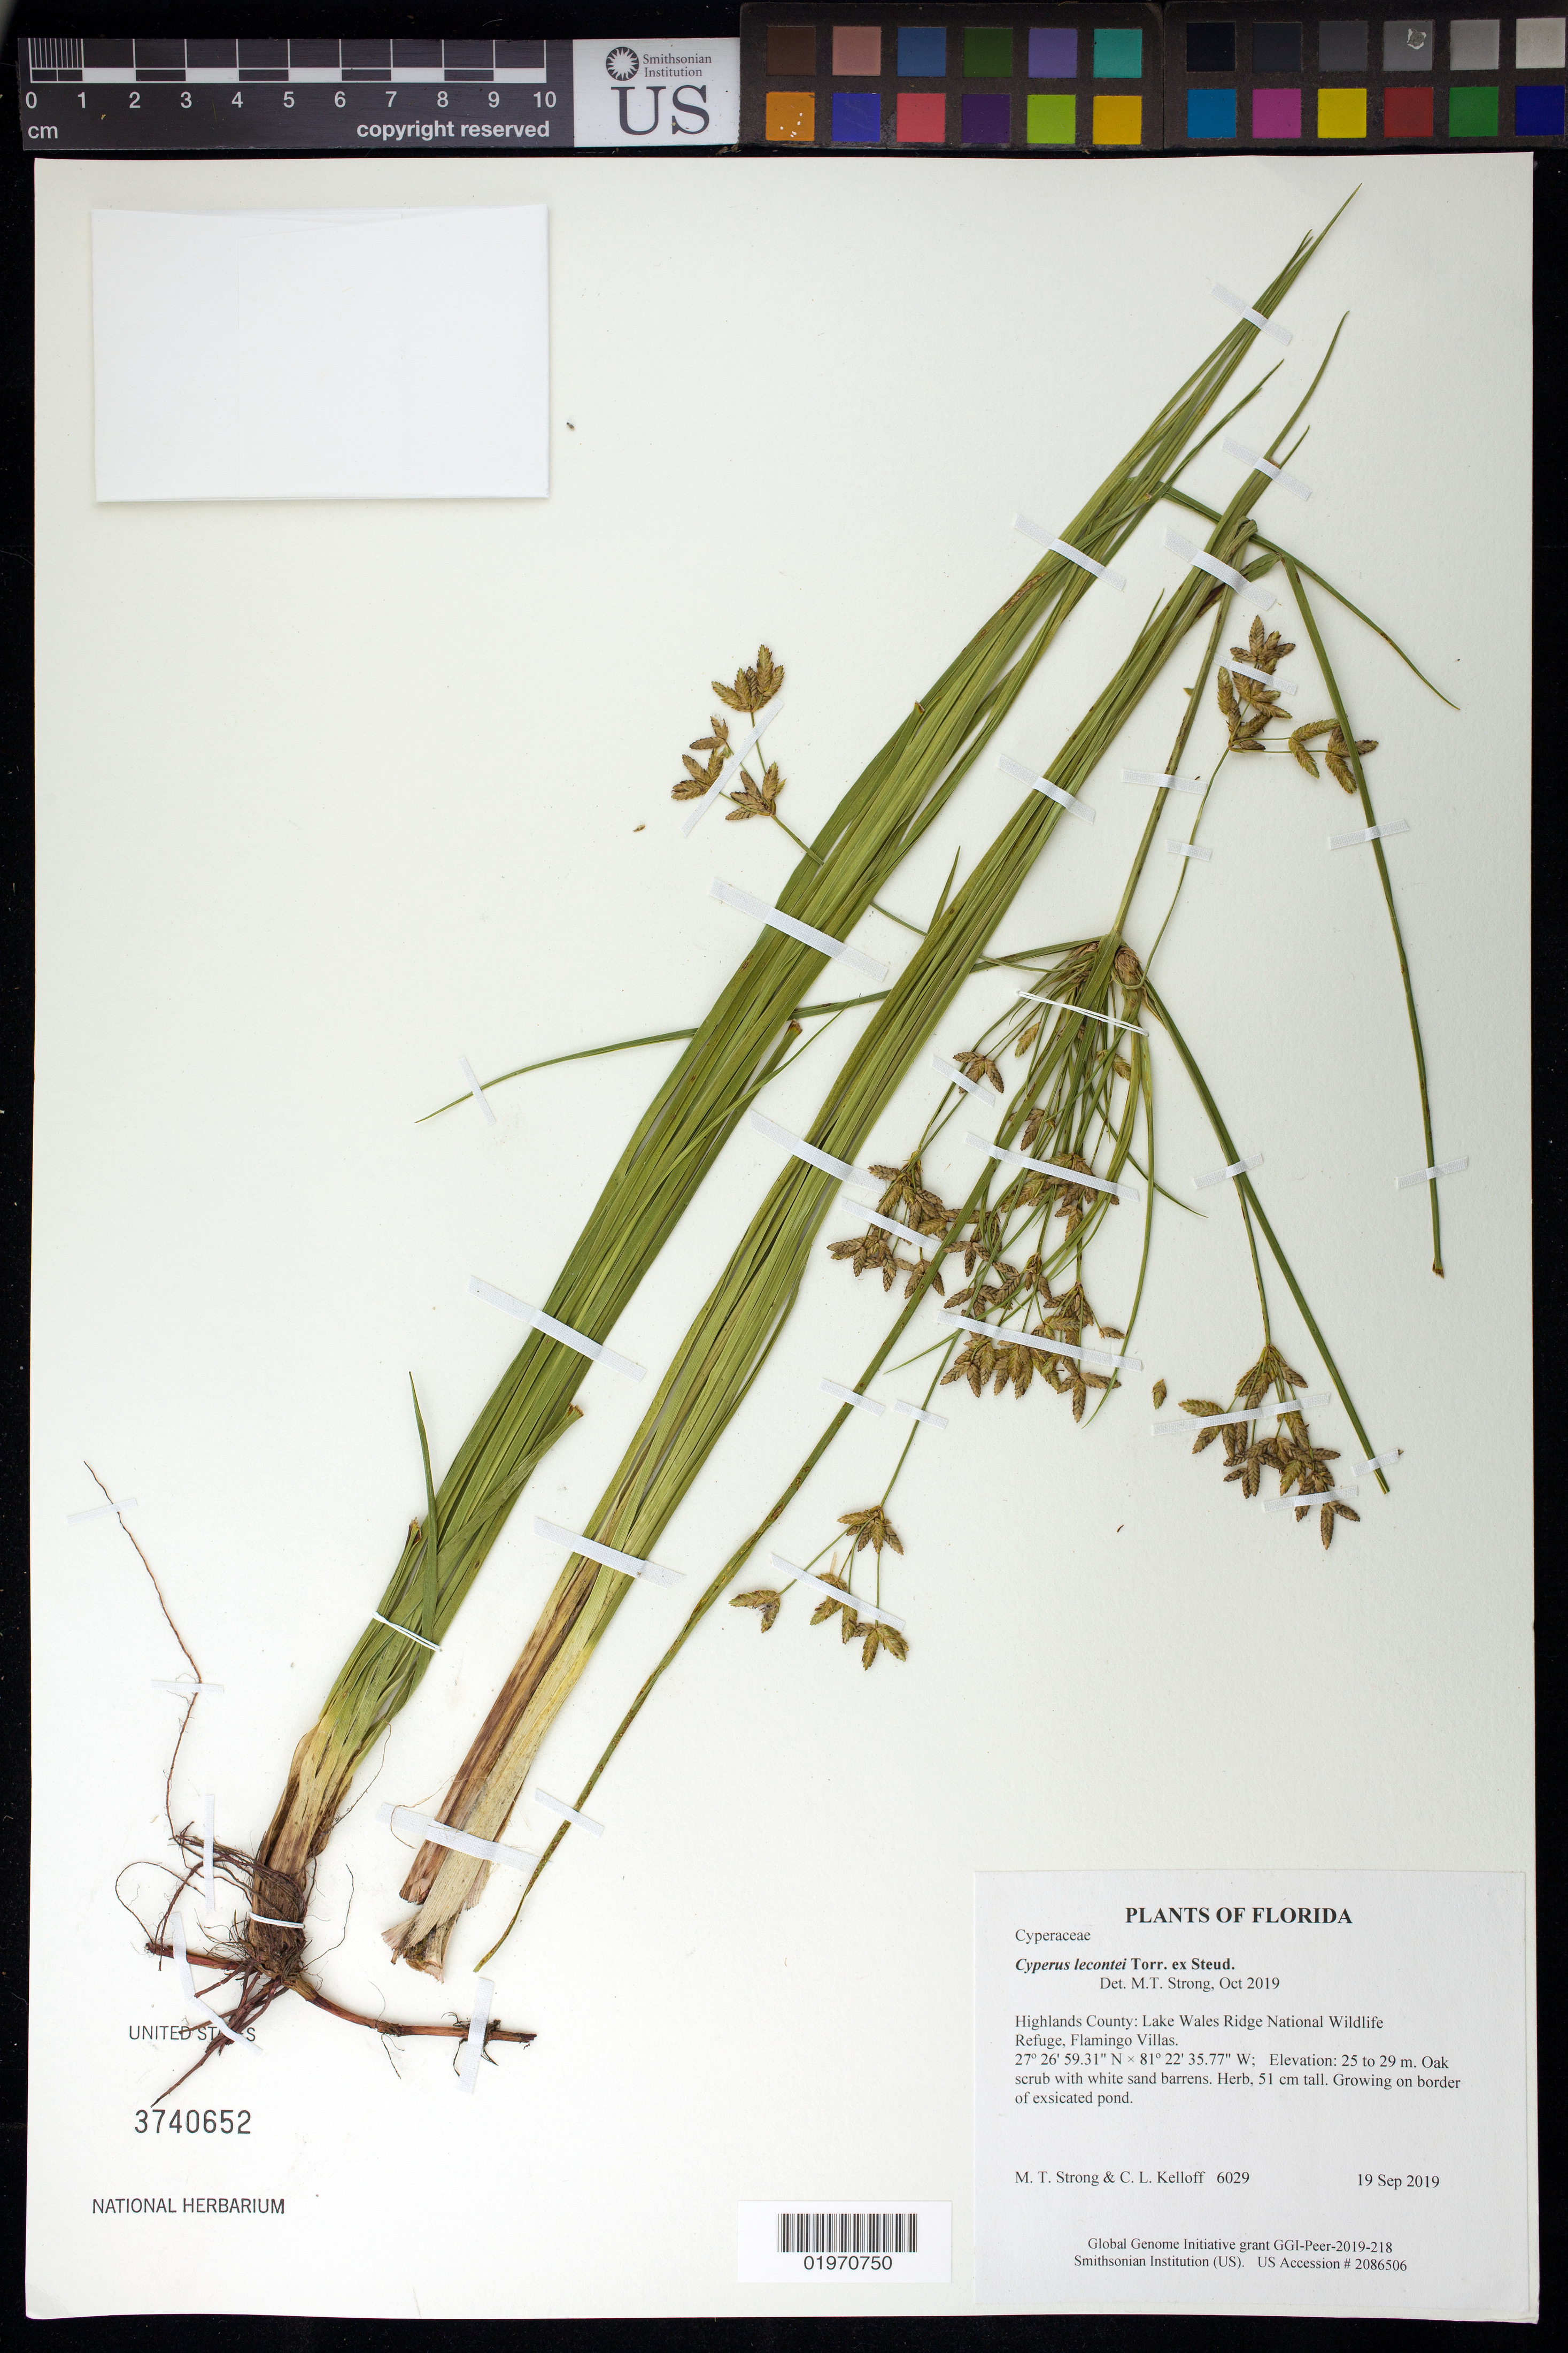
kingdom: Plantae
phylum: Tracheophyta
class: Liliopsida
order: Poales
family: Cyperaceae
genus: Cyperus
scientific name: Cyperus lecontei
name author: Torr. ex Steud.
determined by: Strong, Mark T., (BOT), Smithsonian Institution - National Museum of Natural History (UNITED STATES)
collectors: M. T. Strong & C. L. Kelloff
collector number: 6029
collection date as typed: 19 Sep 2019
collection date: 2019-09-19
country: United States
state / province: Florida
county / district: Highlands County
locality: Lake Wales Ridge National Wildlife Refuge, Flamingo Villas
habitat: Oak scrub with white sand barrens.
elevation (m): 25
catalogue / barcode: US 3740652